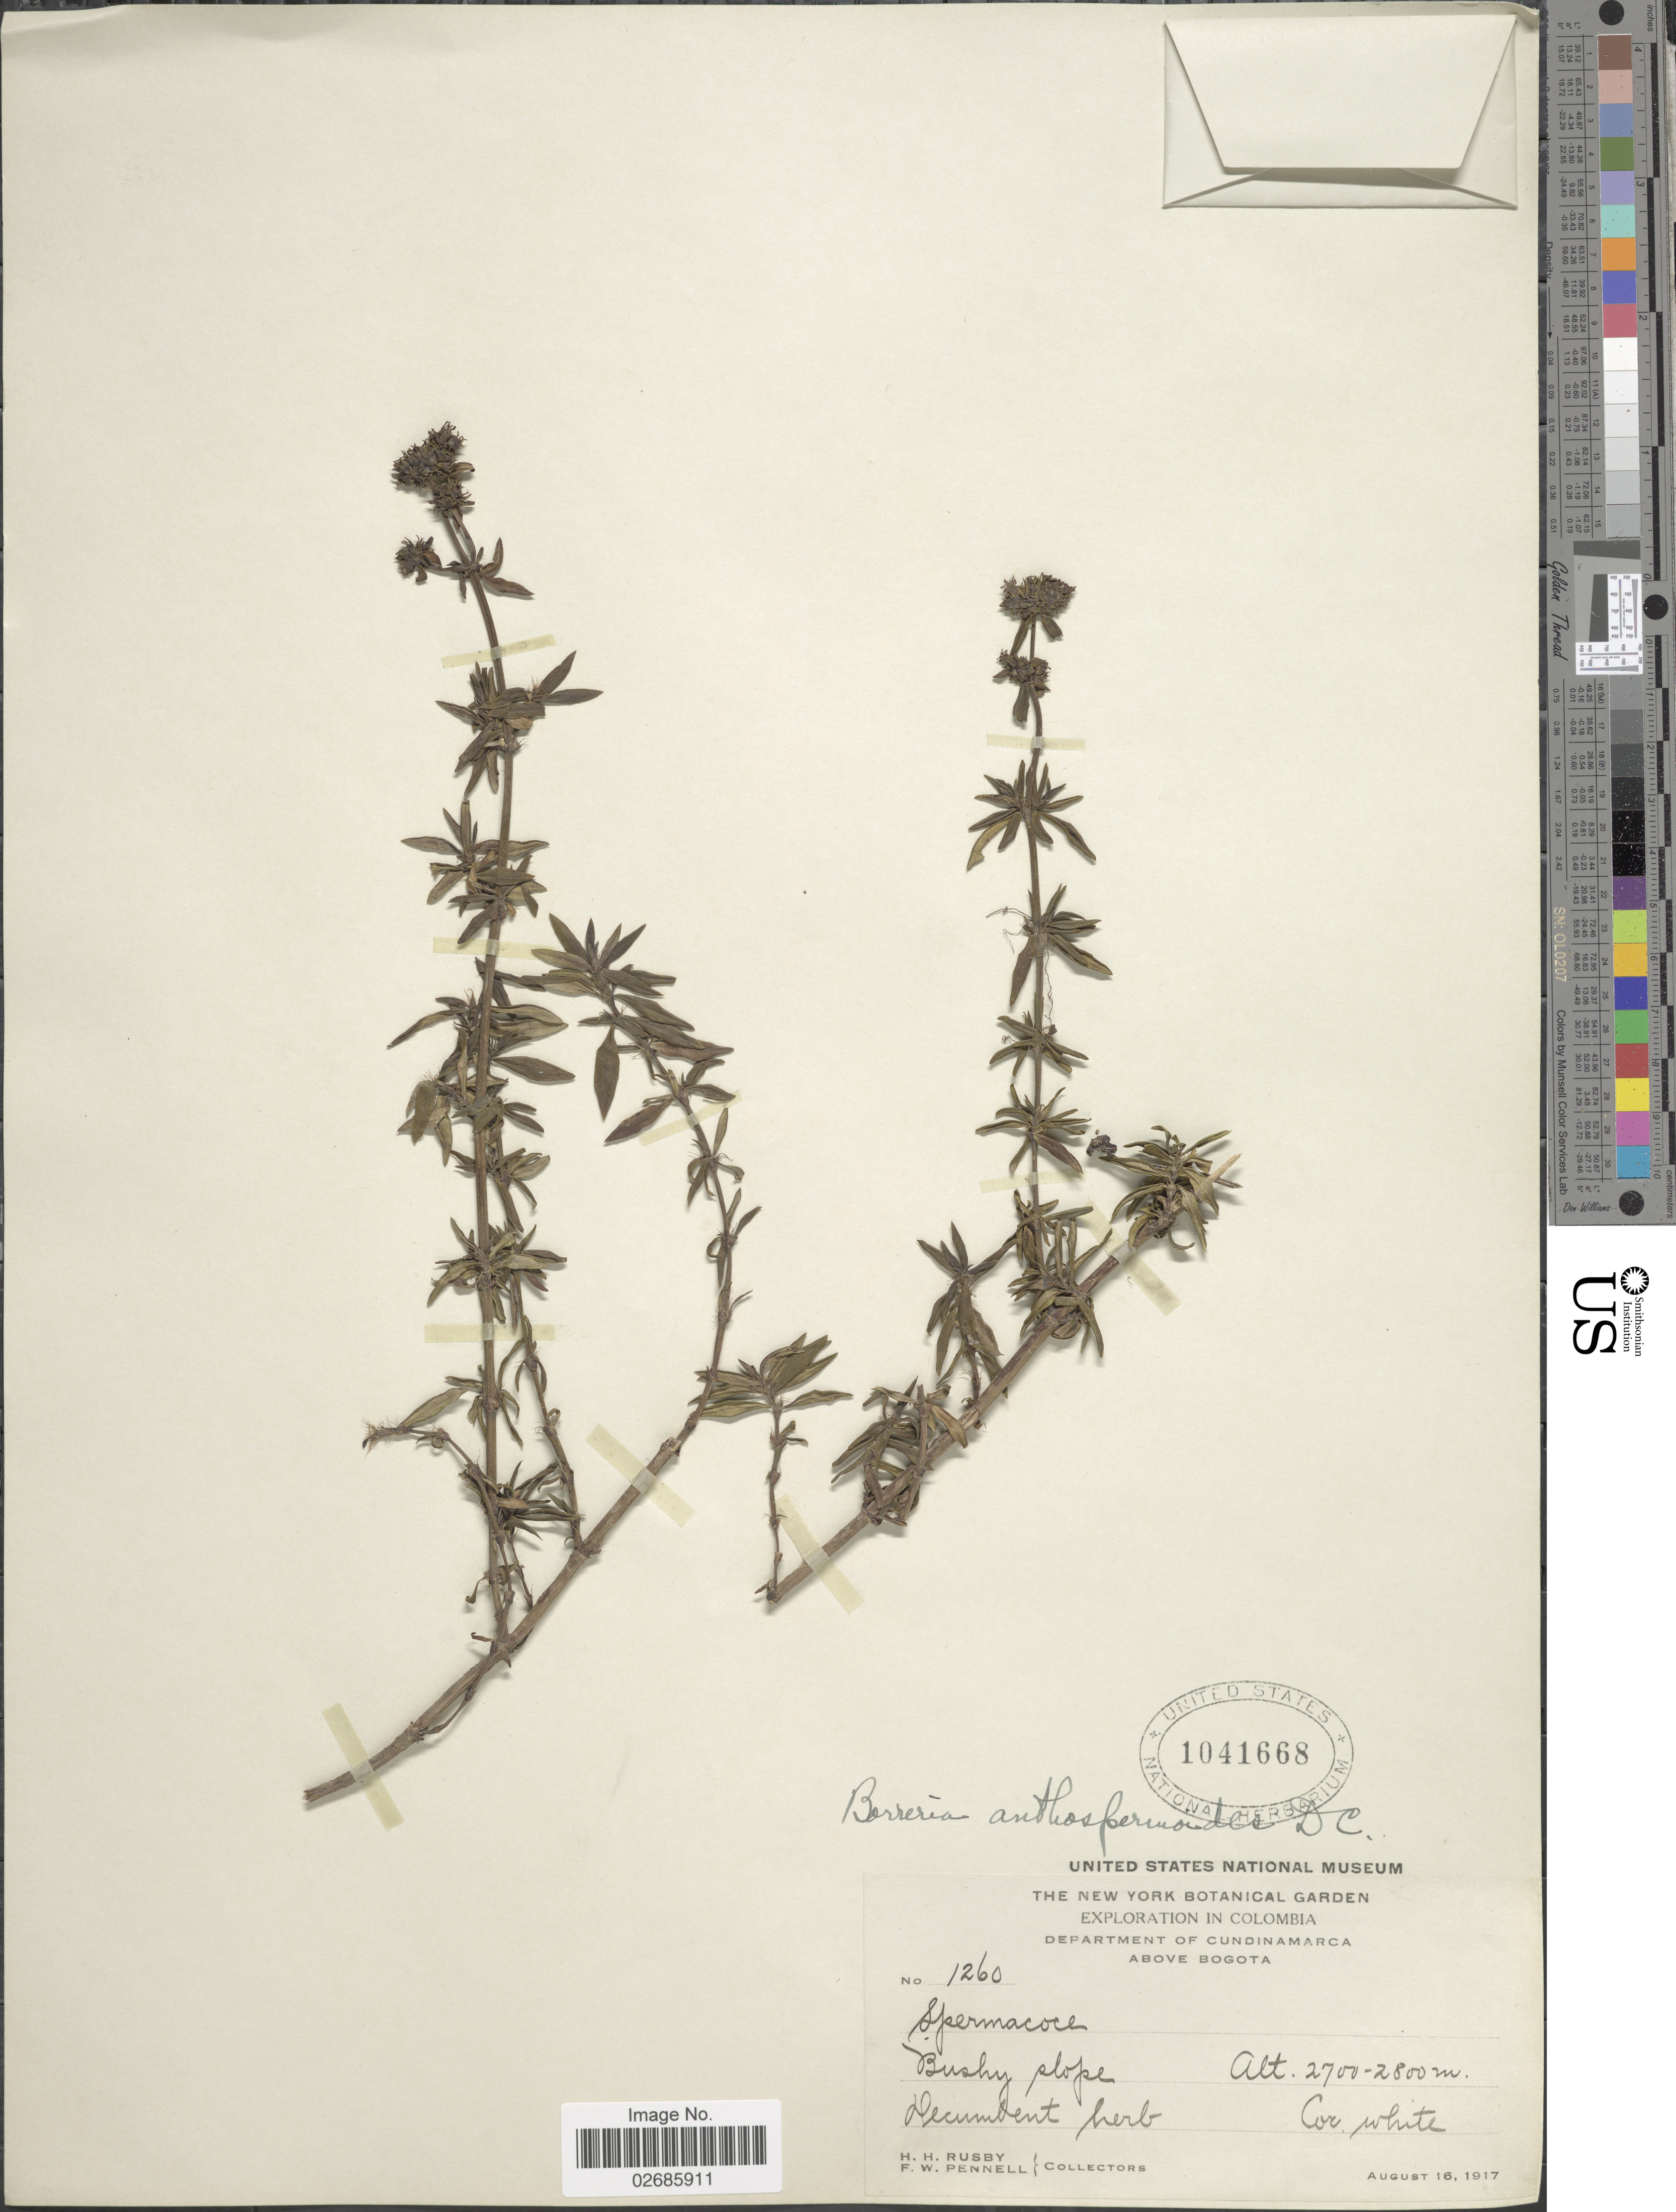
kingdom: Plantae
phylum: Tracheophyta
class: Magnoliopsida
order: Gentianales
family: Rubiaceae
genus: Borreria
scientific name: Borreria anthospermoides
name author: DC.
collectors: H. H. Rusby & F. W. Pennell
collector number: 1260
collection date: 1917-08-16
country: Colombia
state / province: Cundinamarca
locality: Department of Cundinamarca. Above Bogota.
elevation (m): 2700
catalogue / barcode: US 1041668